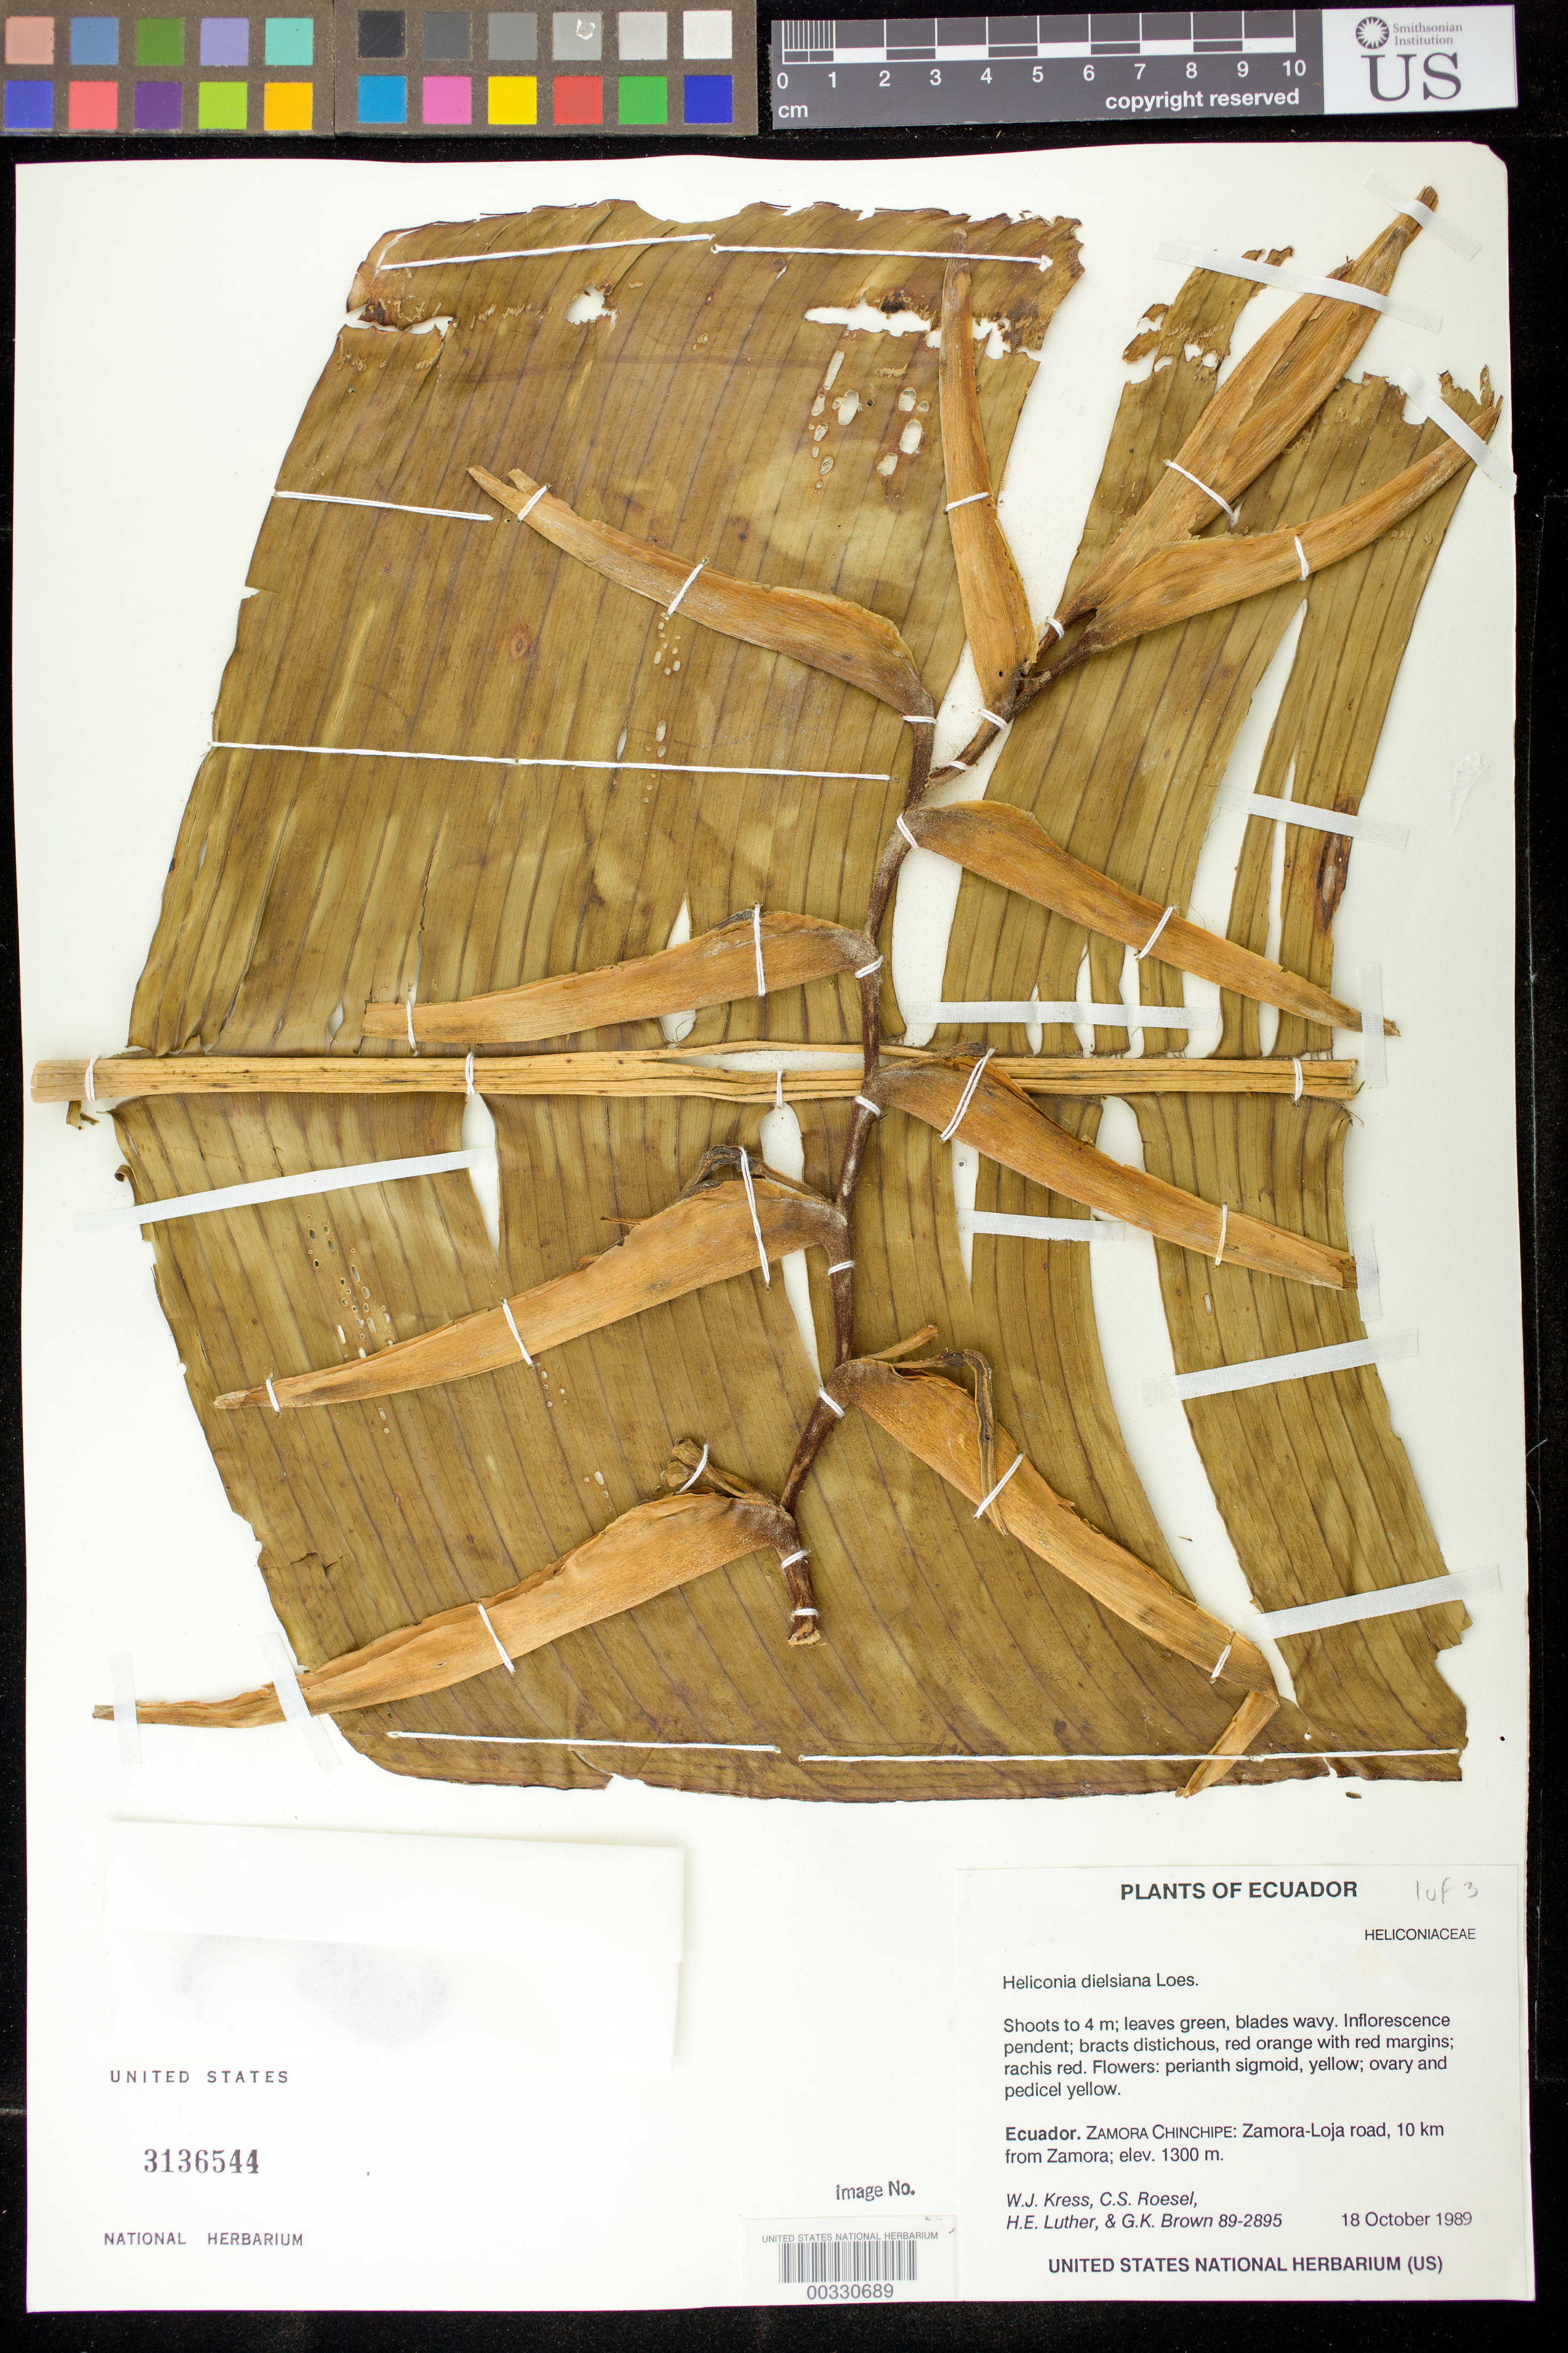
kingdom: Plantae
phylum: Tracheophyta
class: Liliopsida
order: Zingiberales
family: Heliconiaceae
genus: Heliconia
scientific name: Heliconia dielsiana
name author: Loes.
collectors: W. J. Kress, C. S. Roesel, Harry E. Luther & G. K. Brown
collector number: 89-2895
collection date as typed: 18 Oct 1989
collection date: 1989-10-18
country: Ecuador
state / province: Zamora-Chinchipe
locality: Zamora-Loja road, 10 km from Zamora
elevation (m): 1300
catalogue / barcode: US 3136544